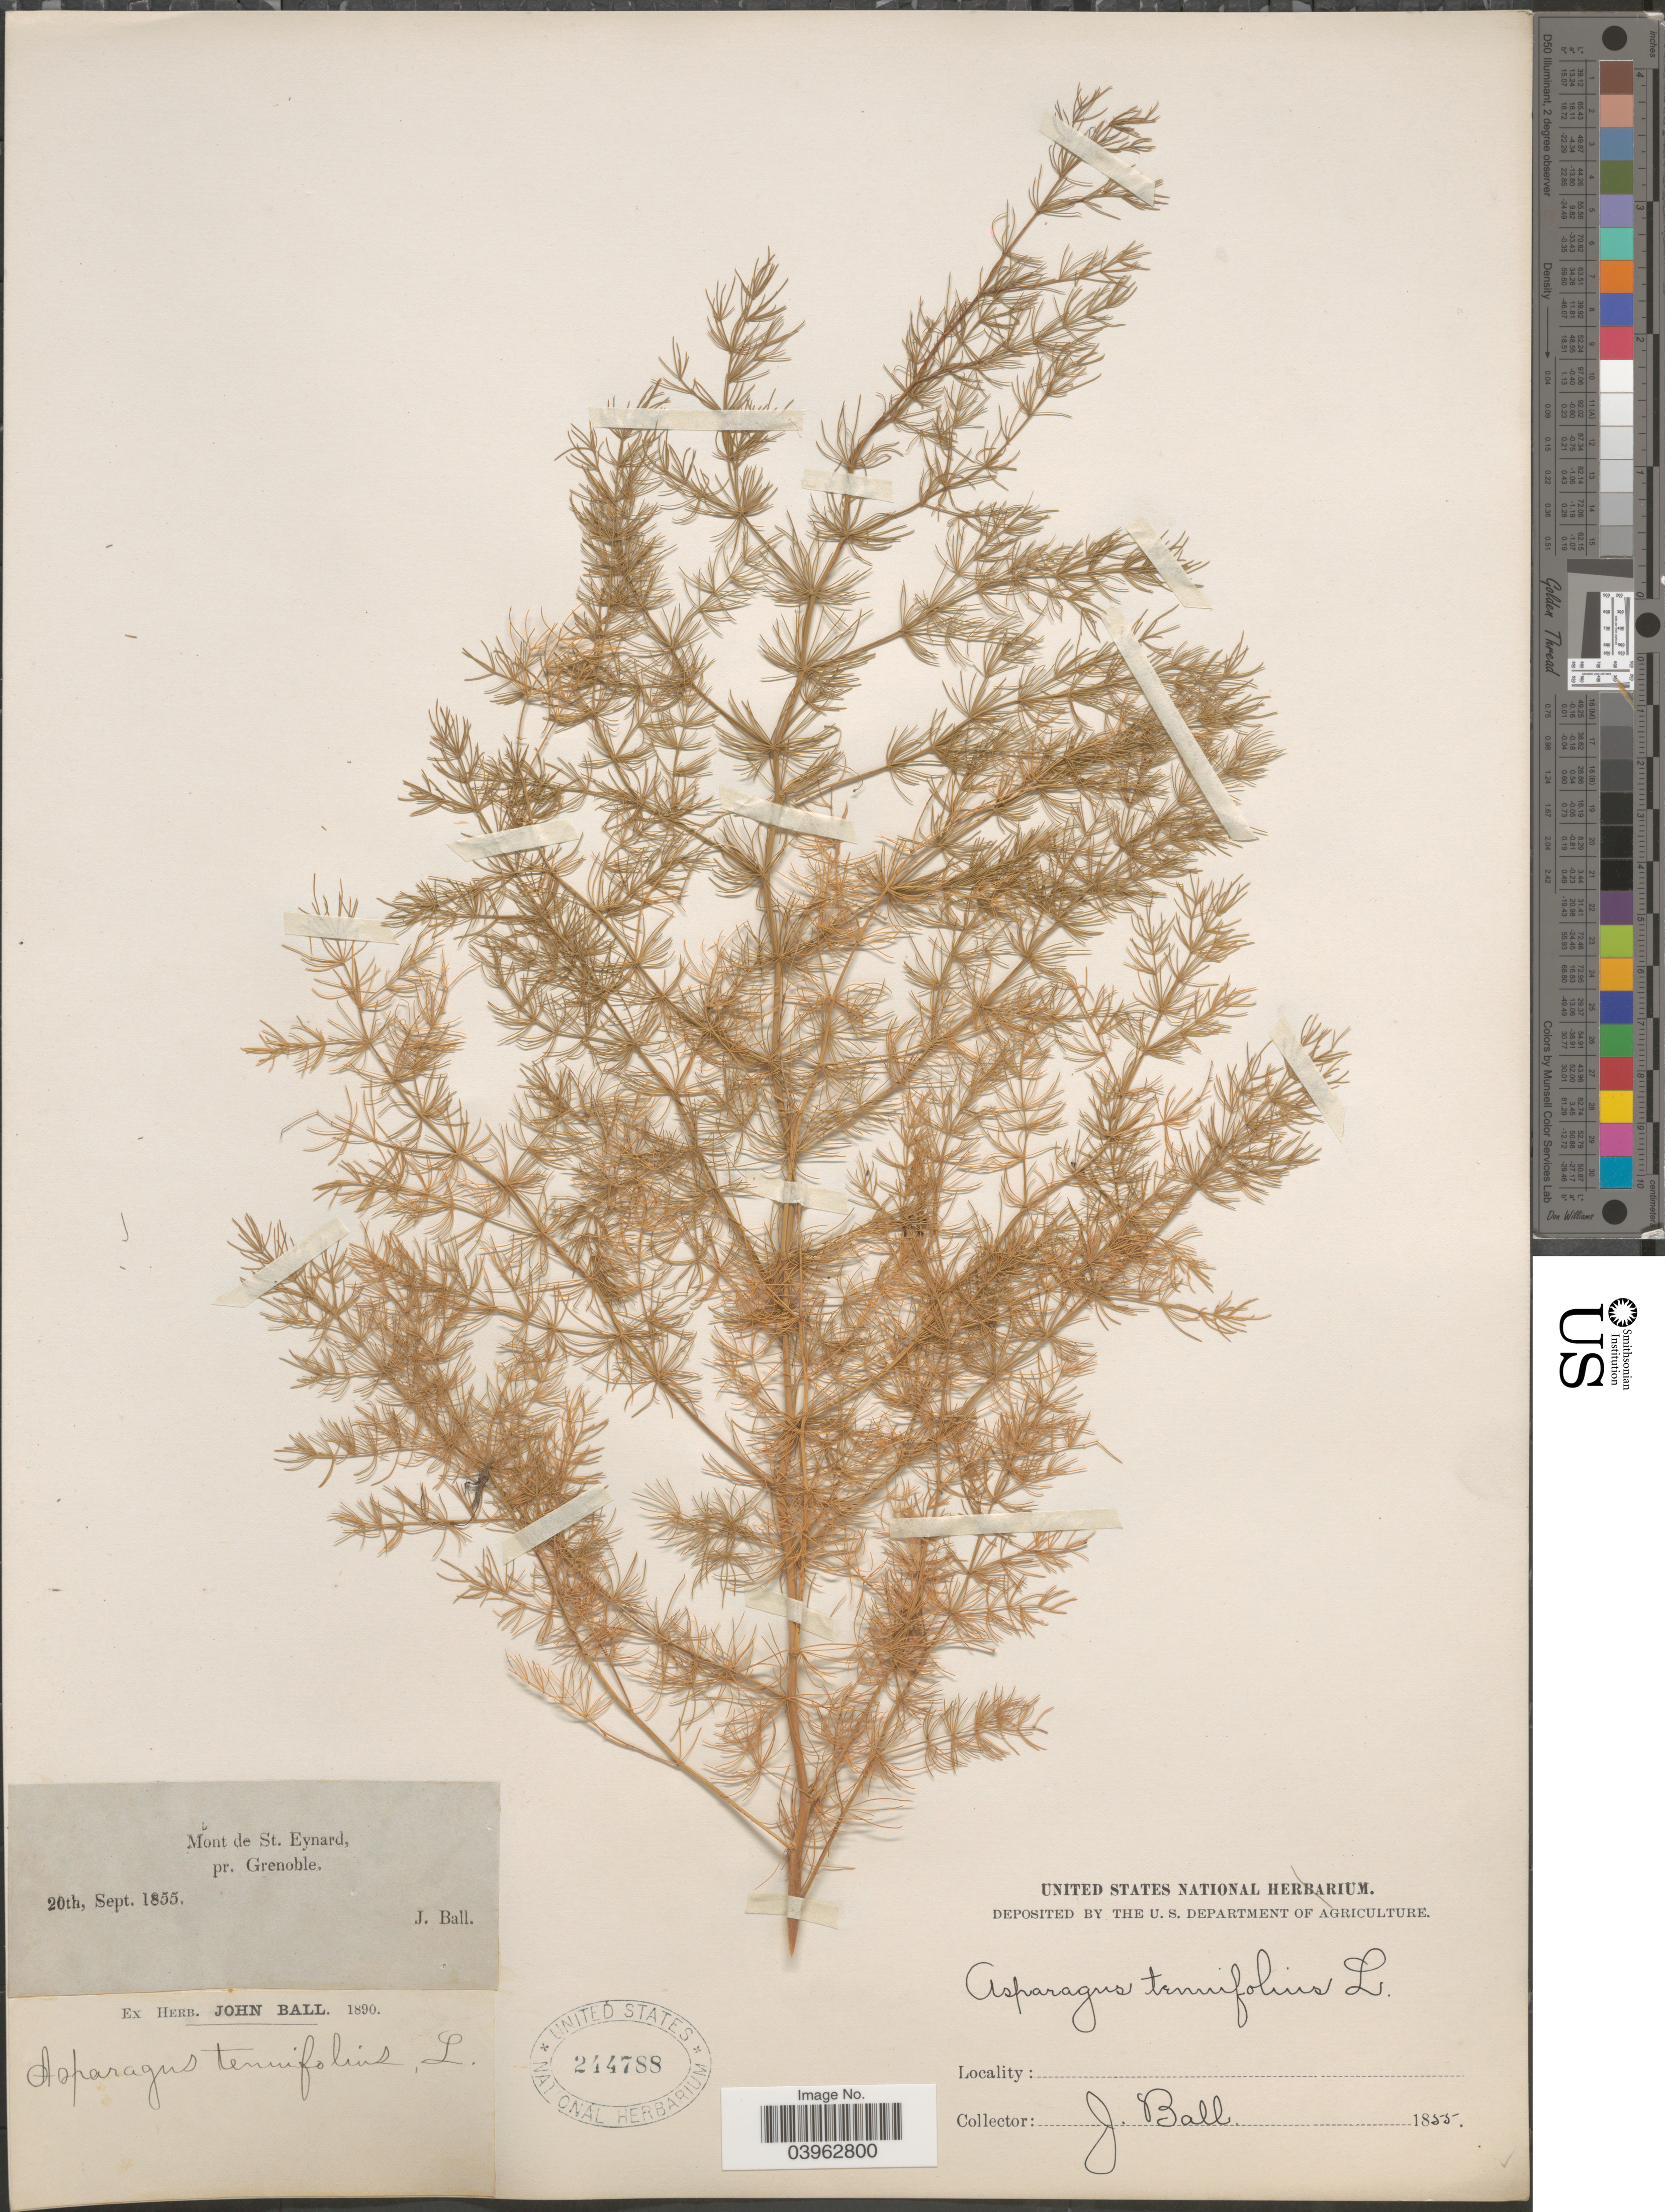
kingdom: Plantae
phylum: Tracheophyta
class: Liliopsida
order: Asparagales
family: Asparagaceae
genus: Asparagus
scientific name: Asparagus tenuifolius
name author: Lam.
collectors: J. Ball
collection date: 1855-09-20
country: France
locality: Mont de St. Eynard, pr. Grenoble.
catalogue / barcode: US 244788